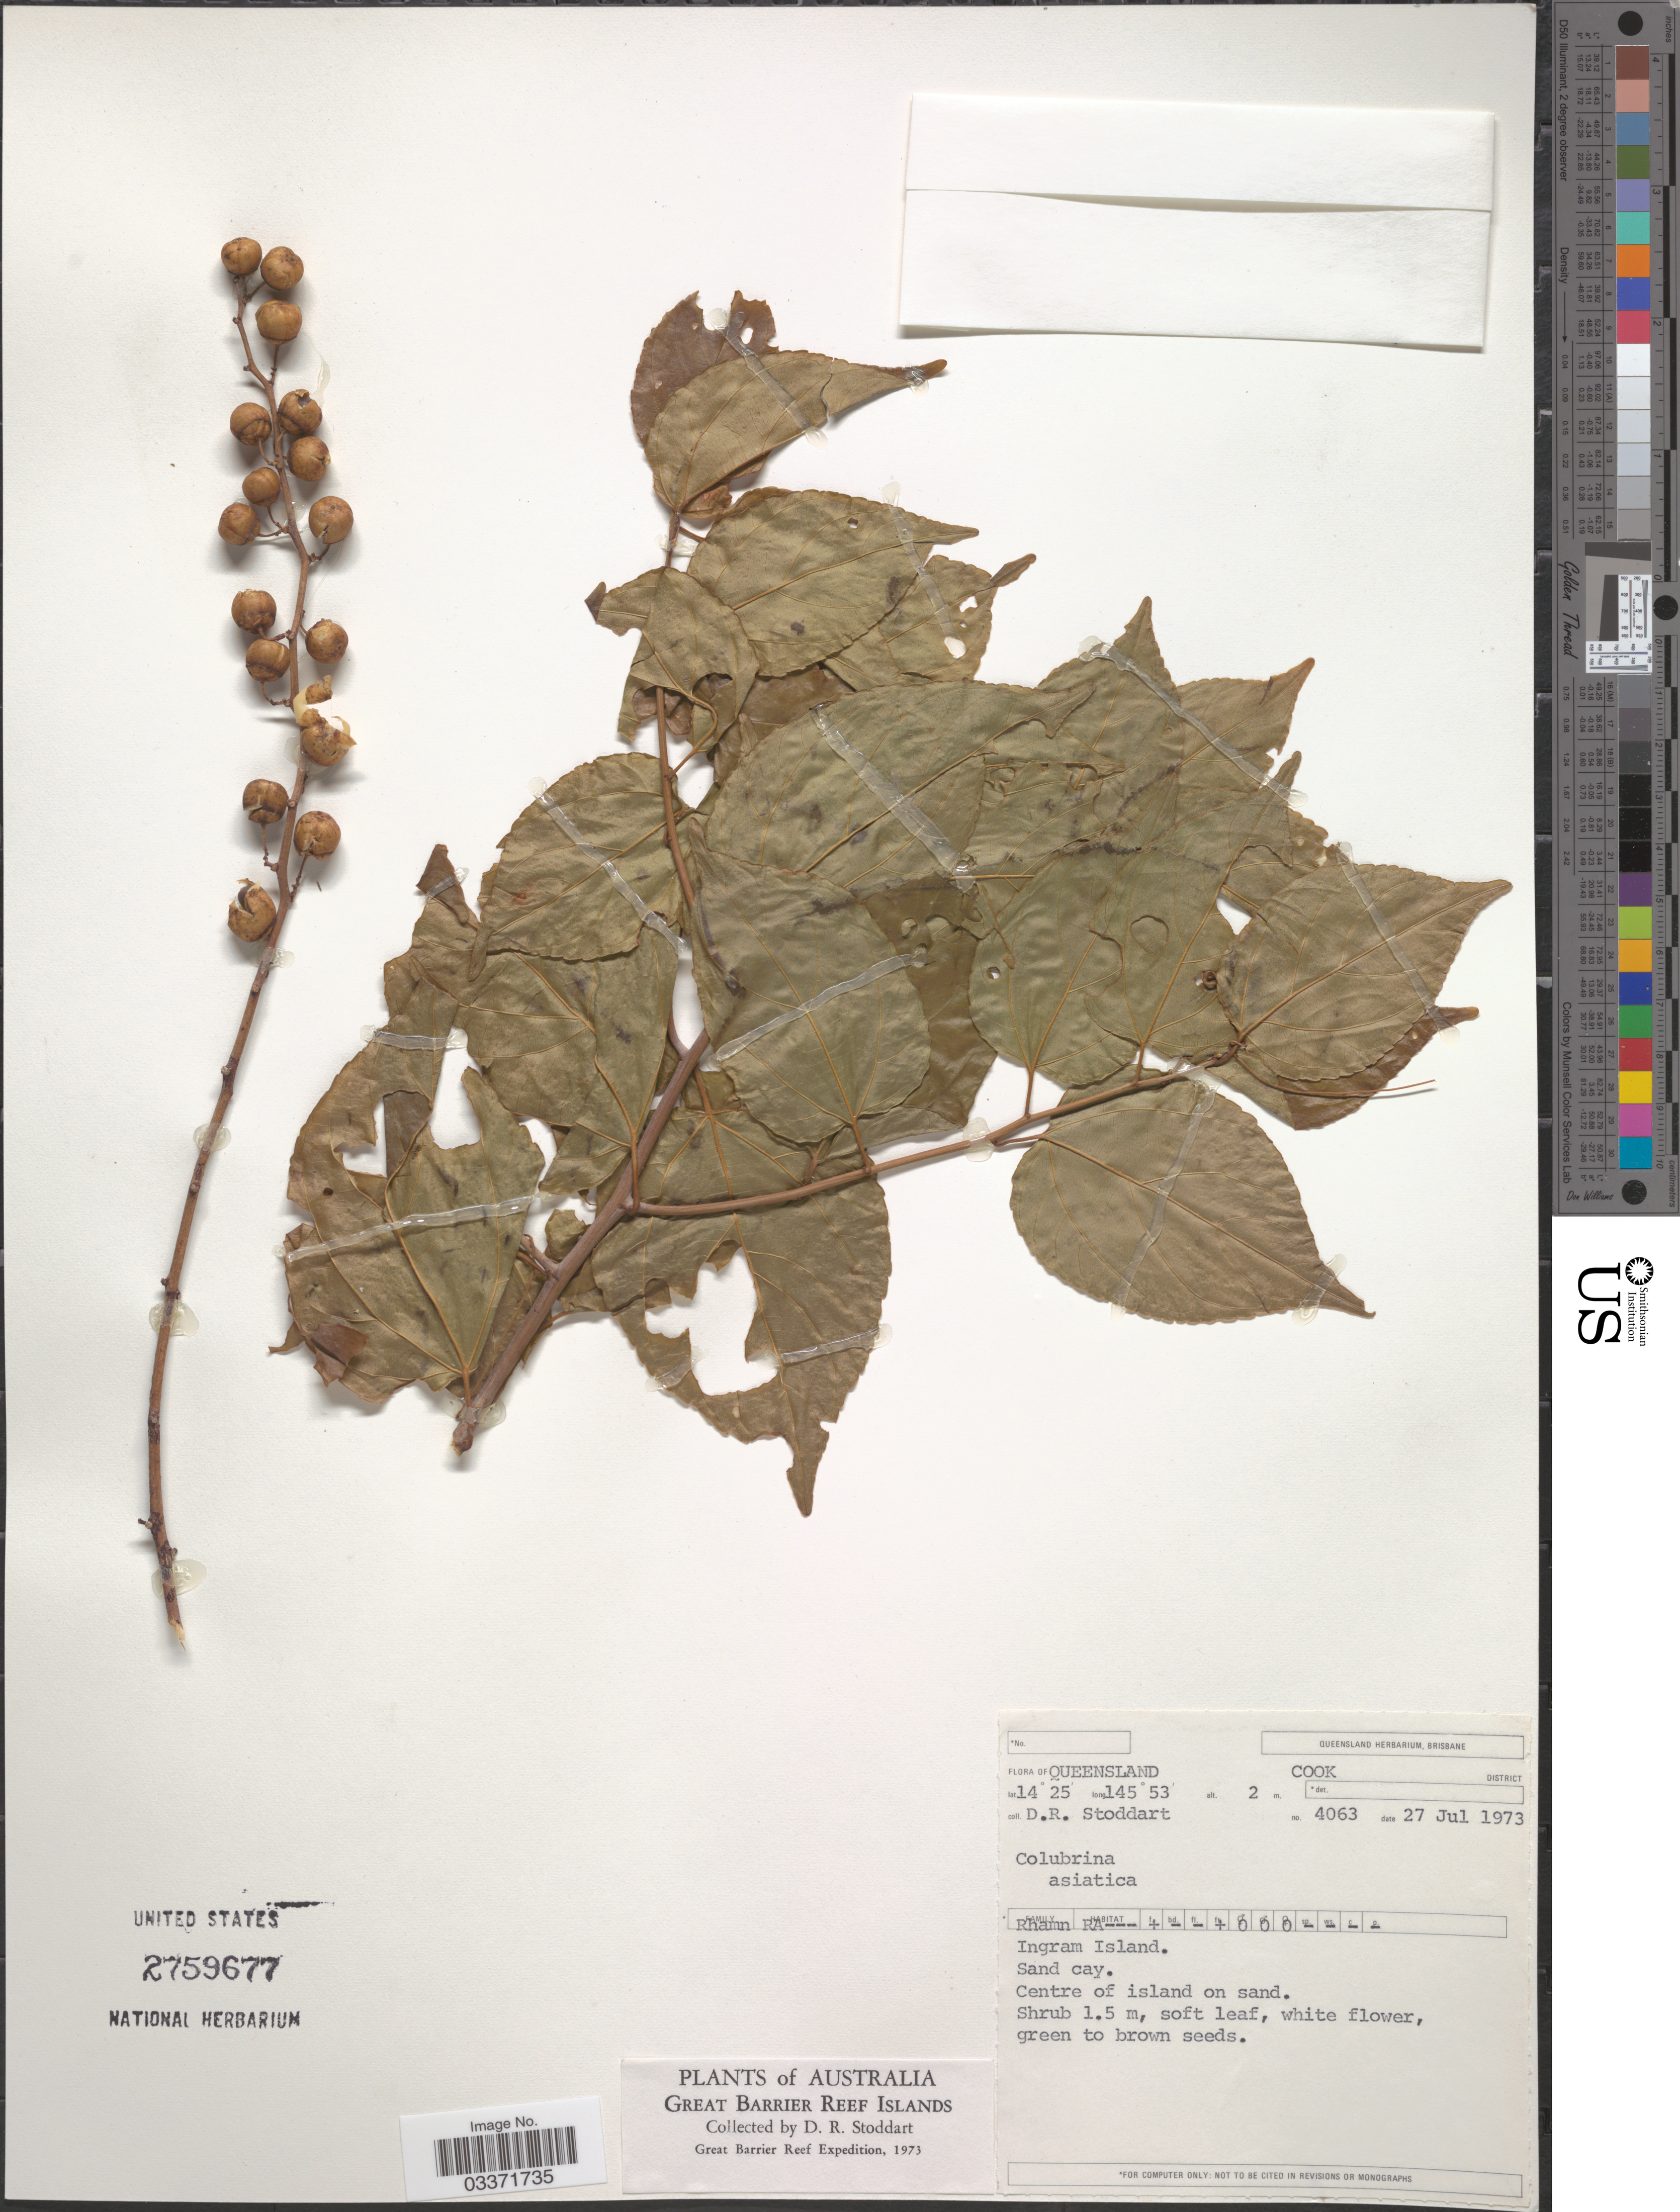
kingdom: Plantae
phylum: Tracheophyta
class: Magnoliopsida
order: Rosales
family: Rhamnaceae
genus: Colubrina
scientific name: Colubrina asiatica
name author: (L.) Brongn.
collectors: D. R. Stoddart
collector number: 4063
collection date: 1973-07-27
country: Australia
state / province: Queensland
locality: Great Barrier Reef Islands, Cook District, Ingram Island.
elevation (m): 2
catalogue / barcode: US 2759677